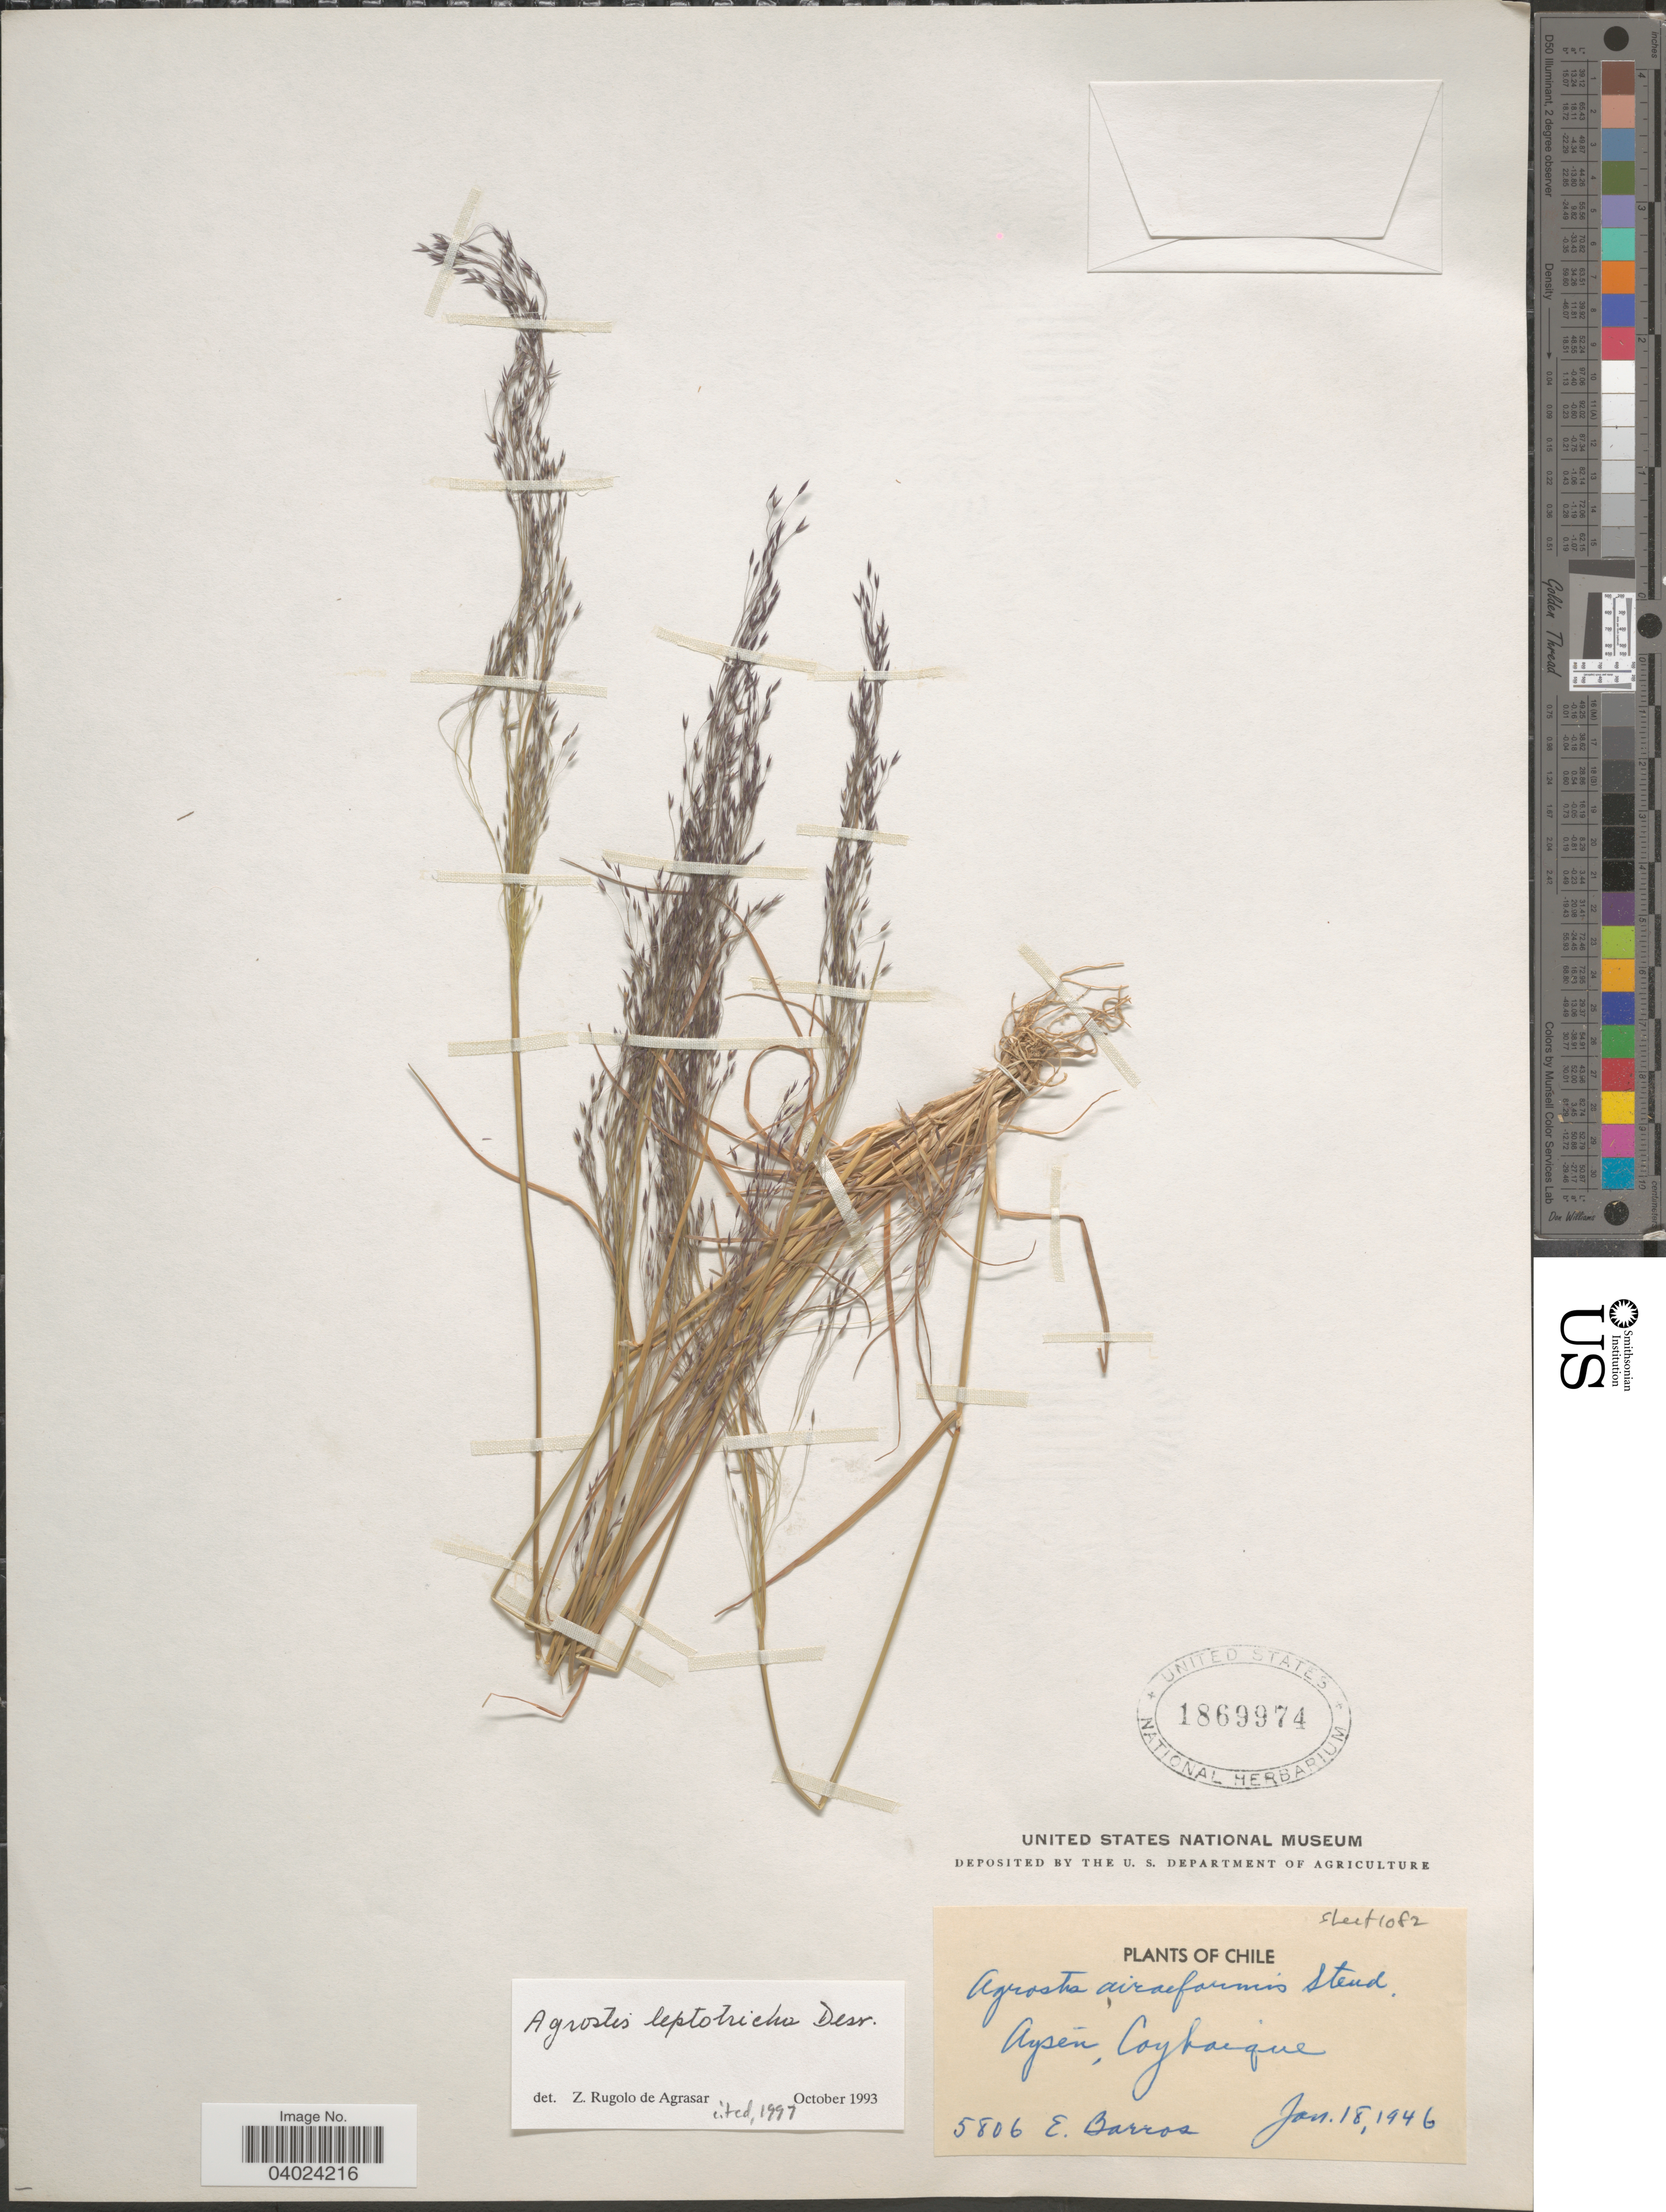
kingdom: Plantae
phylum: Tracheophyta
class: Liliopsida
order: Poales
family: Poaceae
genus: Agrostis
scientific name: Agrostis leptotricha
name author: É. Desv.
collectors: E. Barros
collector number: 5806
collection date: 1946-01-18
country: Chile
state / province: Aisén (XI)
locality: Aysén, Coyhaique.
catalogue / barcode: US 1869974